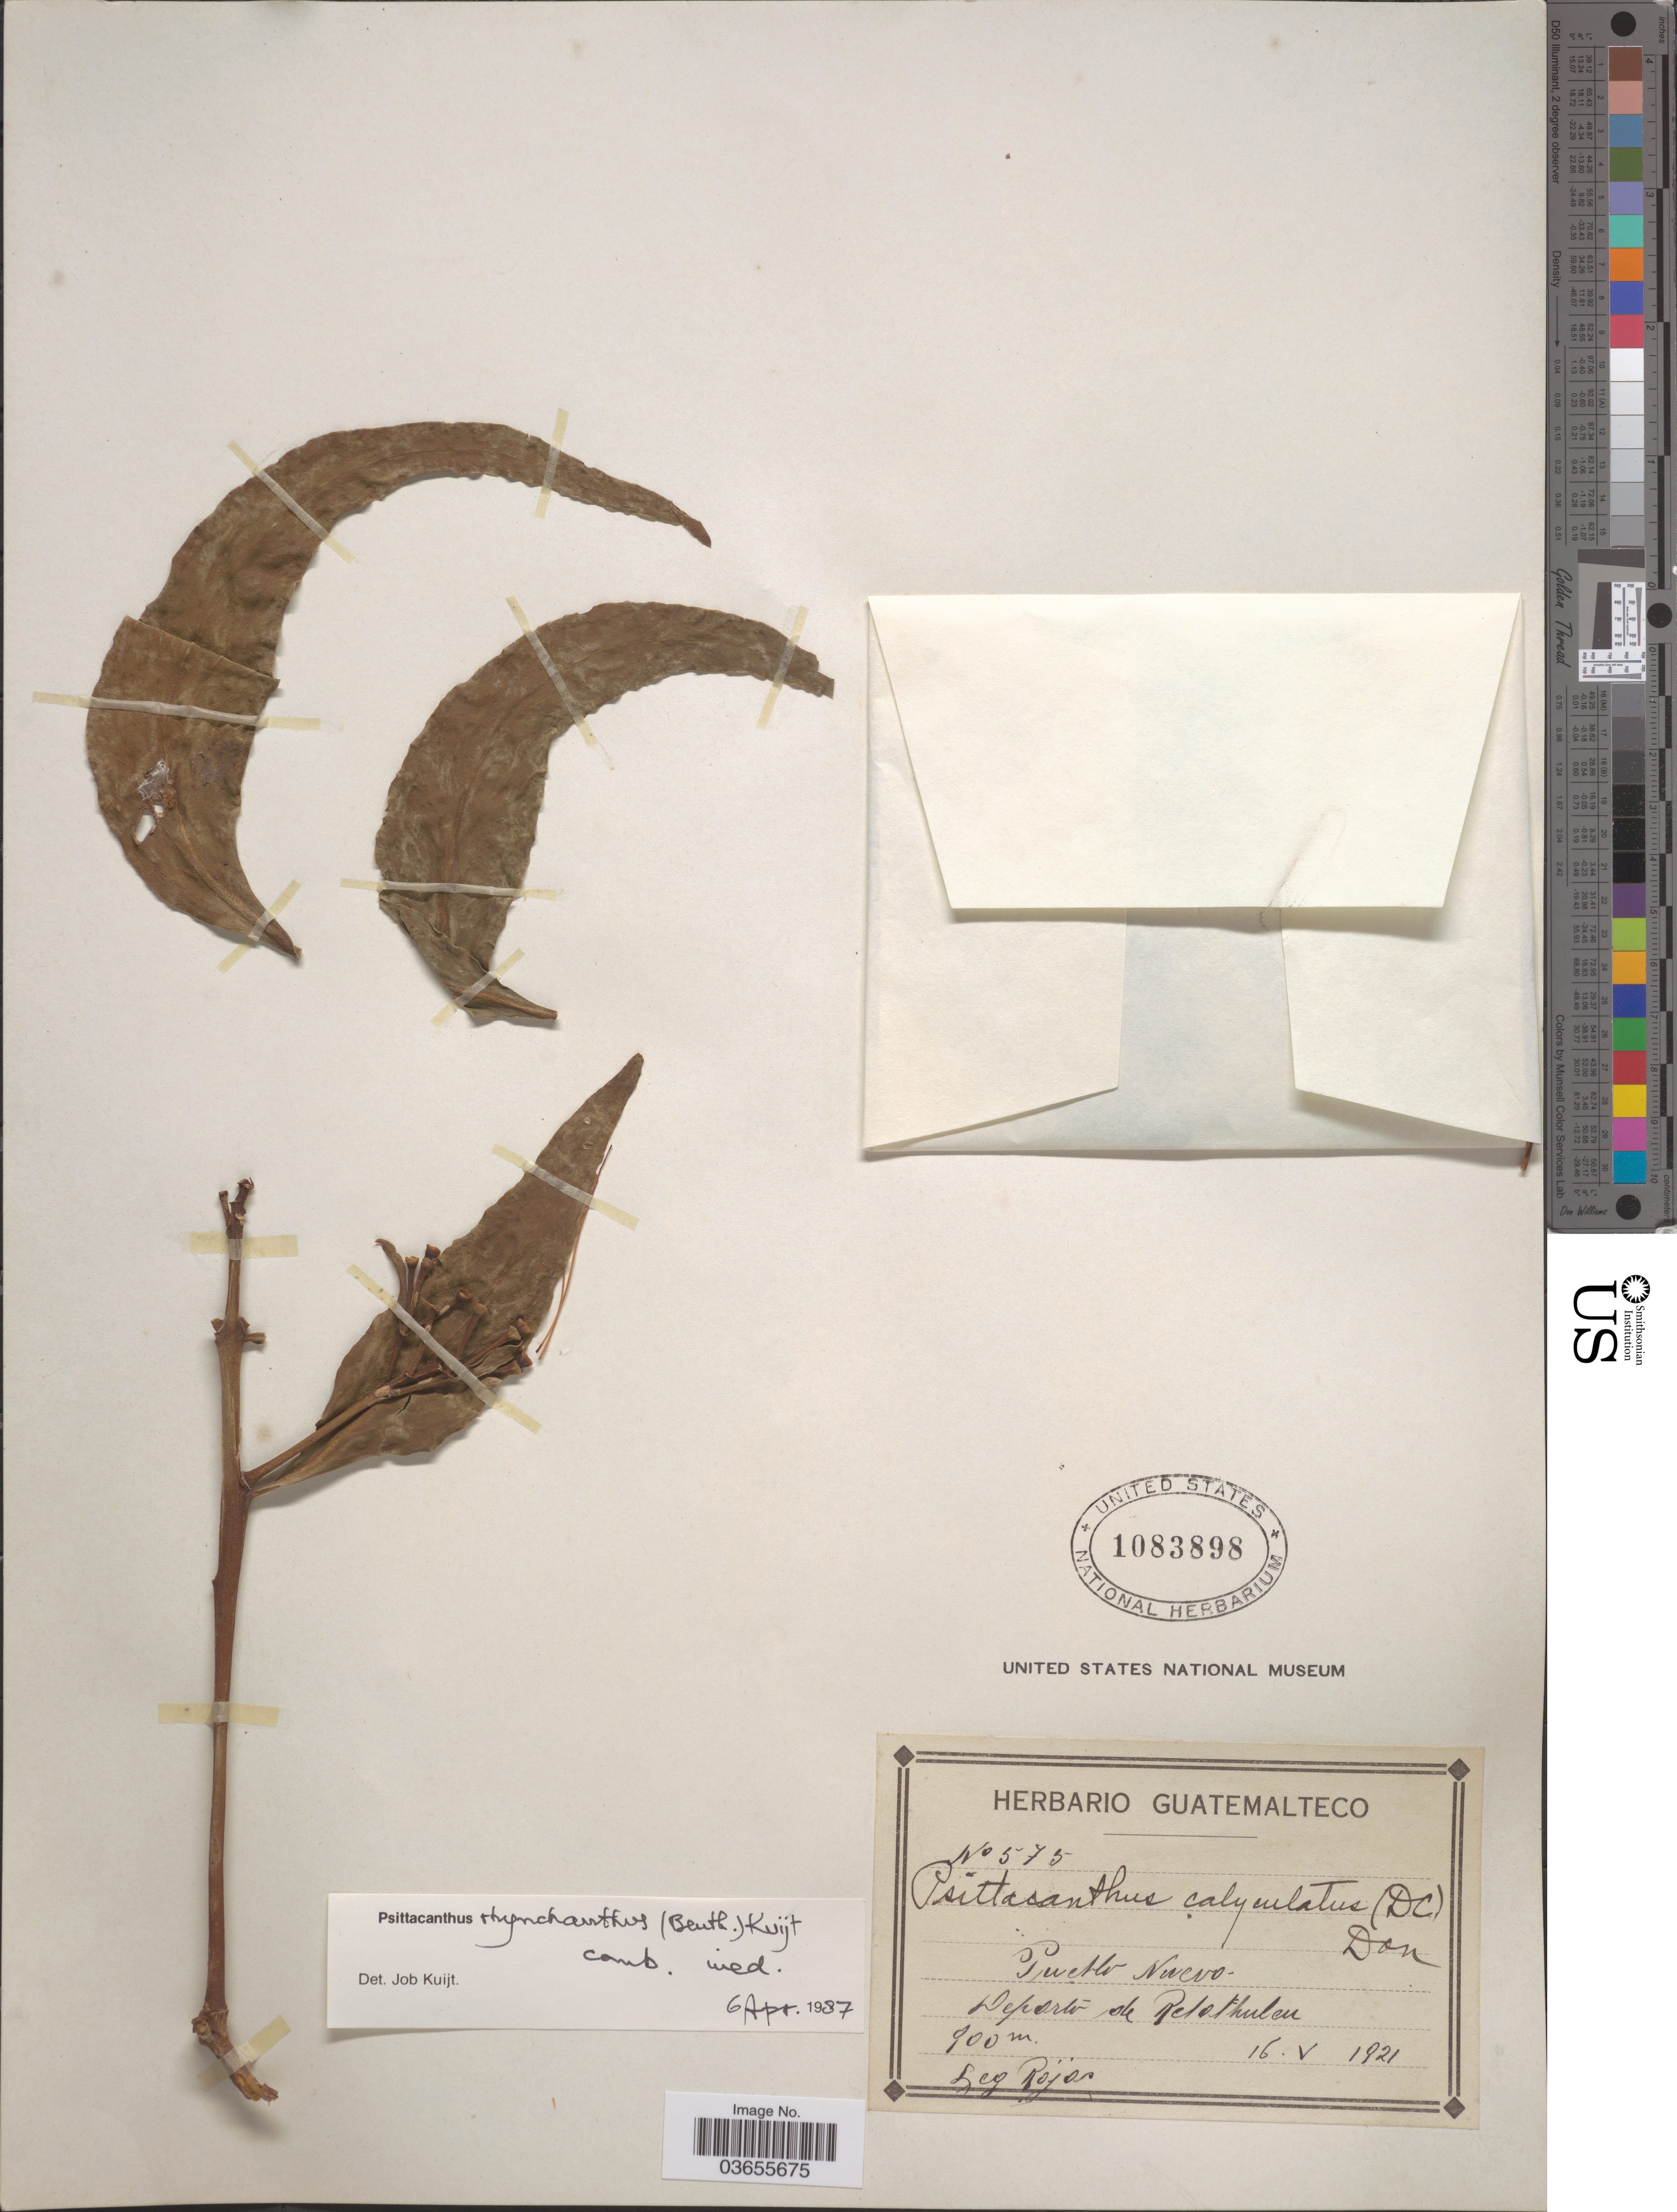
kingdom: Plantae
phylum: Tracheophyta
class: Magnoliopsida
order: Santalales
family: Loranthaceae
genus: Psittacanthus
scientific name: Psittacanthus rhynchanthus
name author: (Benth.) Kuijt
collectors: Rojas, --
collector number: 575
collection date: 1921-05-16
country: Guatemala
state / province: Retalhuleu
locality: Pueblo Nuevo. Departo de Retalhuleu.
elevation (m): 900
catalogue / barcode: US 1083898